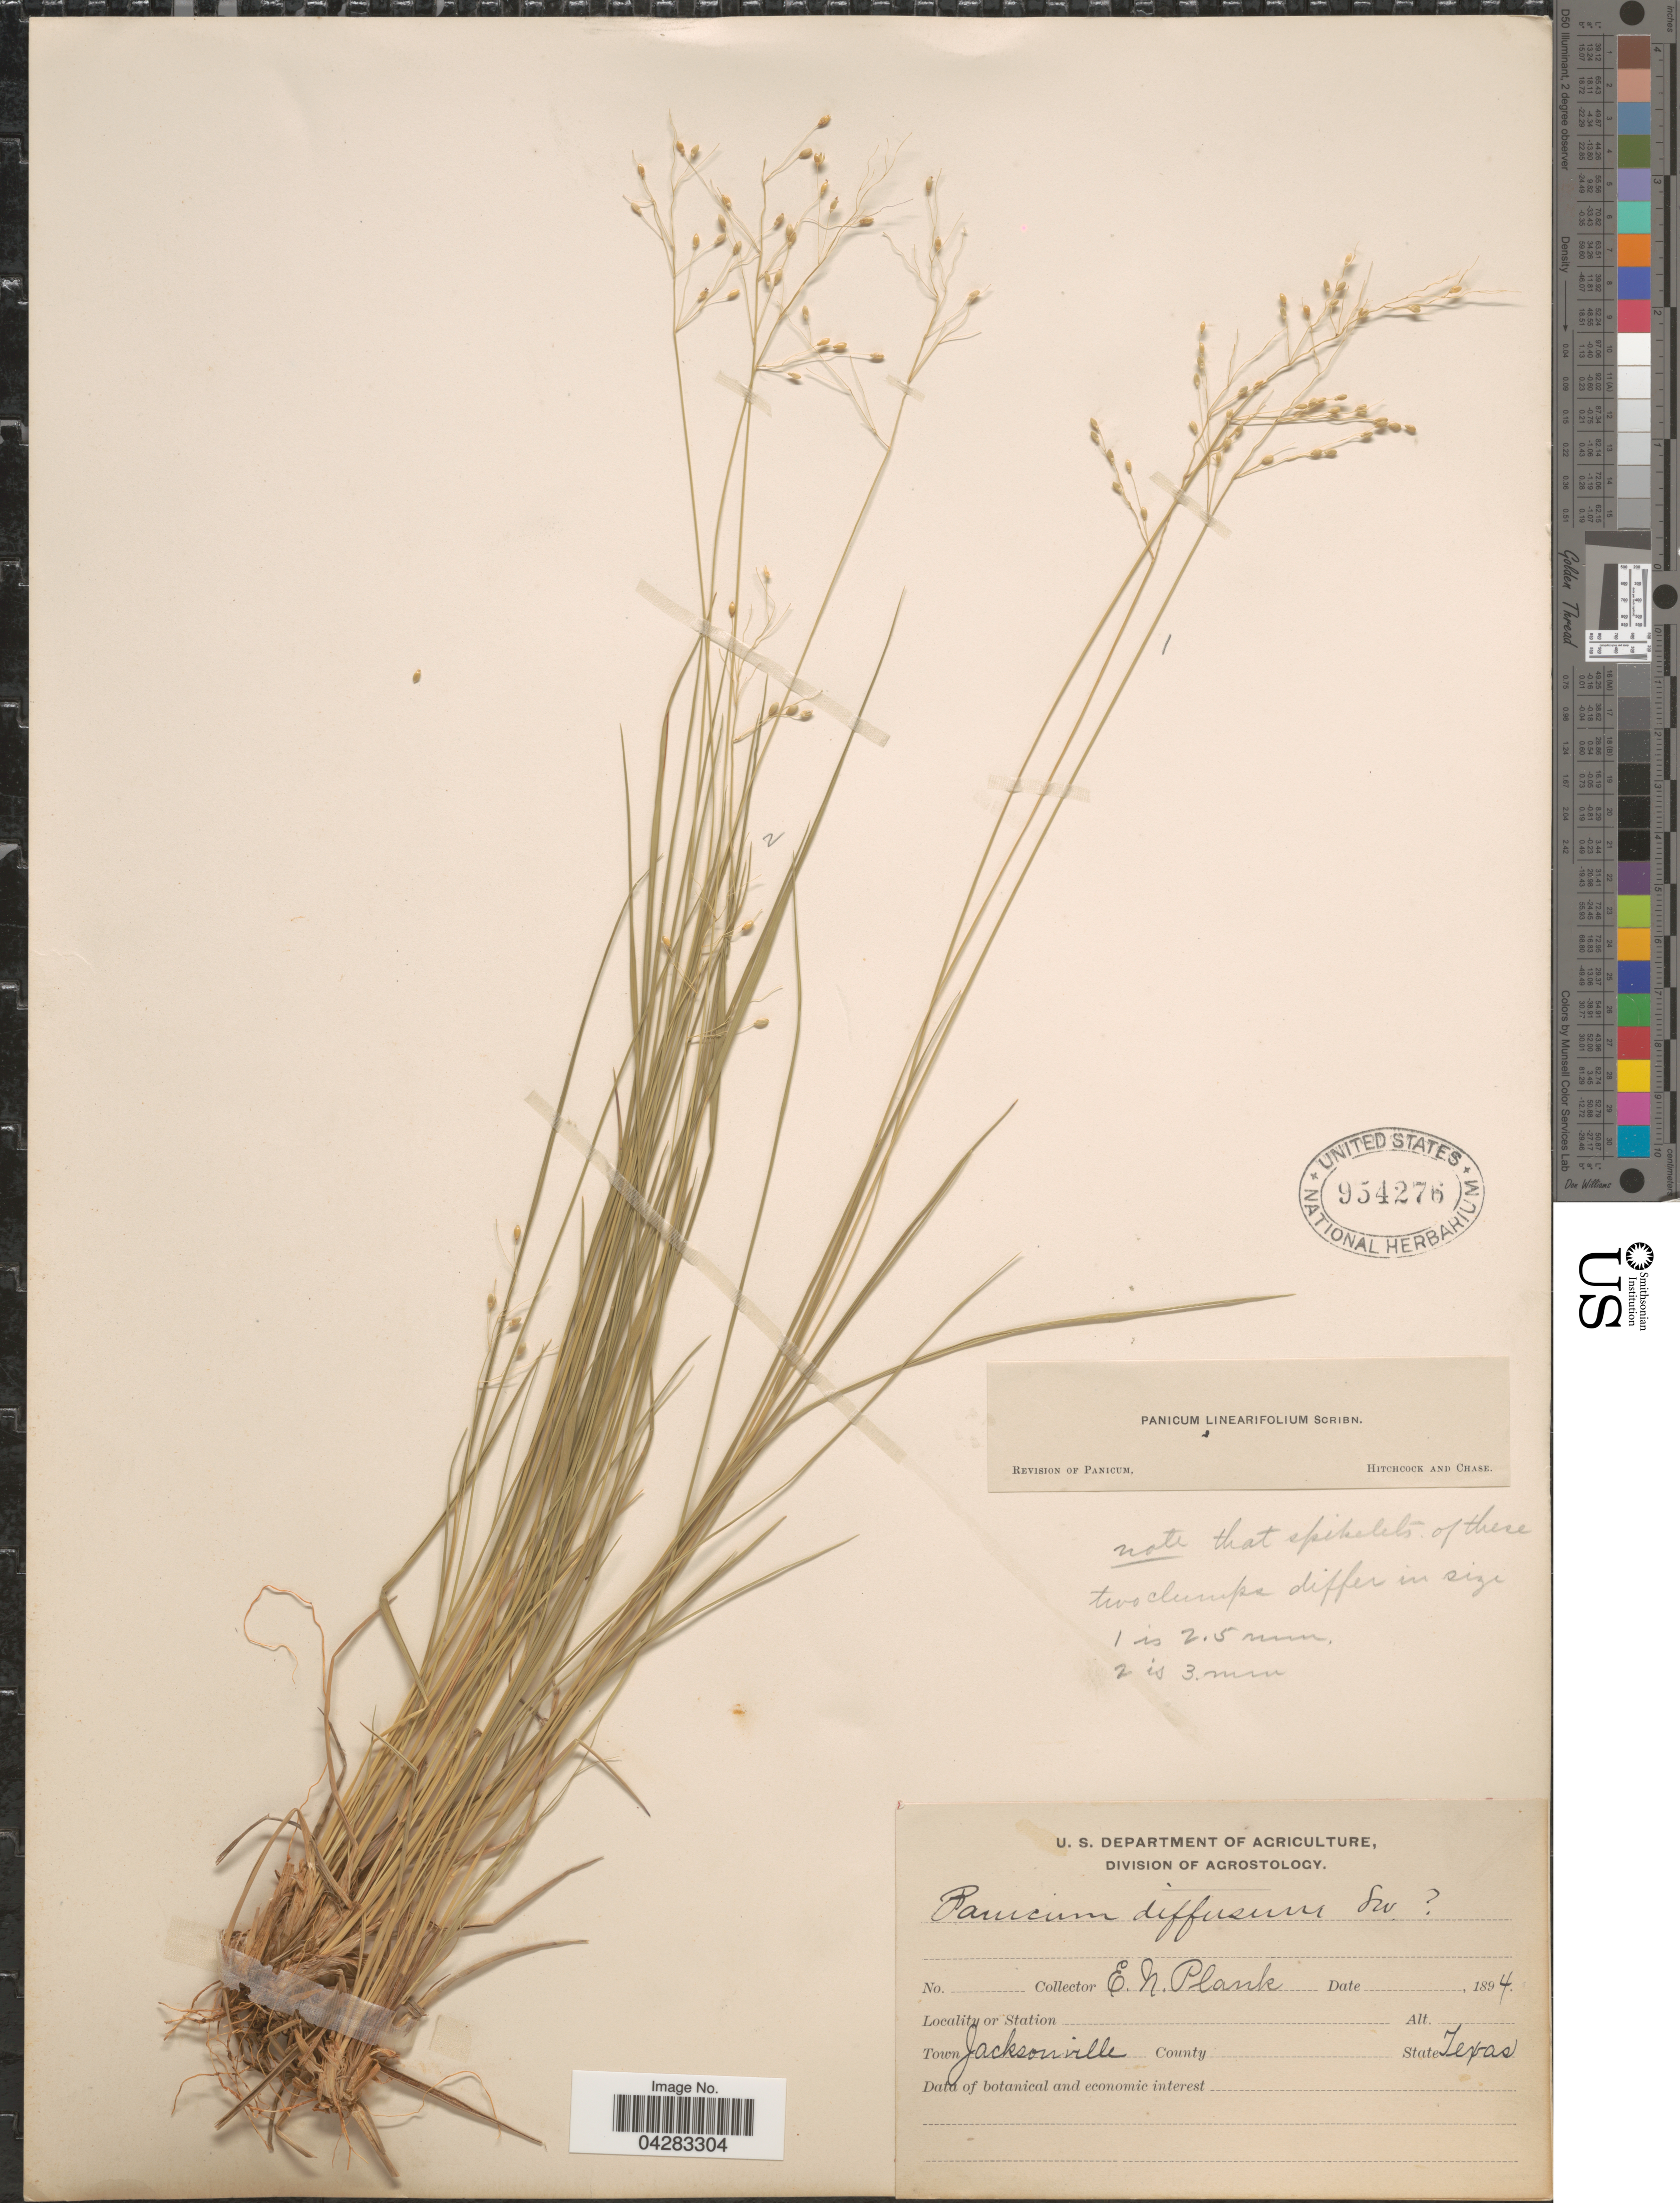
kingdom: Plantae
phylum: Tracheophyta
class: Liliopsida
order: Poales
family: Poaceae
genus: Dichanthelium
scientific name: Dichanthelium linearifolium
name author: (Scribn.) Gould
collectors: E. Plank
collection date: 1894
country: United States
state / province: Texas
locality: Town Jacksonville.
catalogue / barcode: US 954276